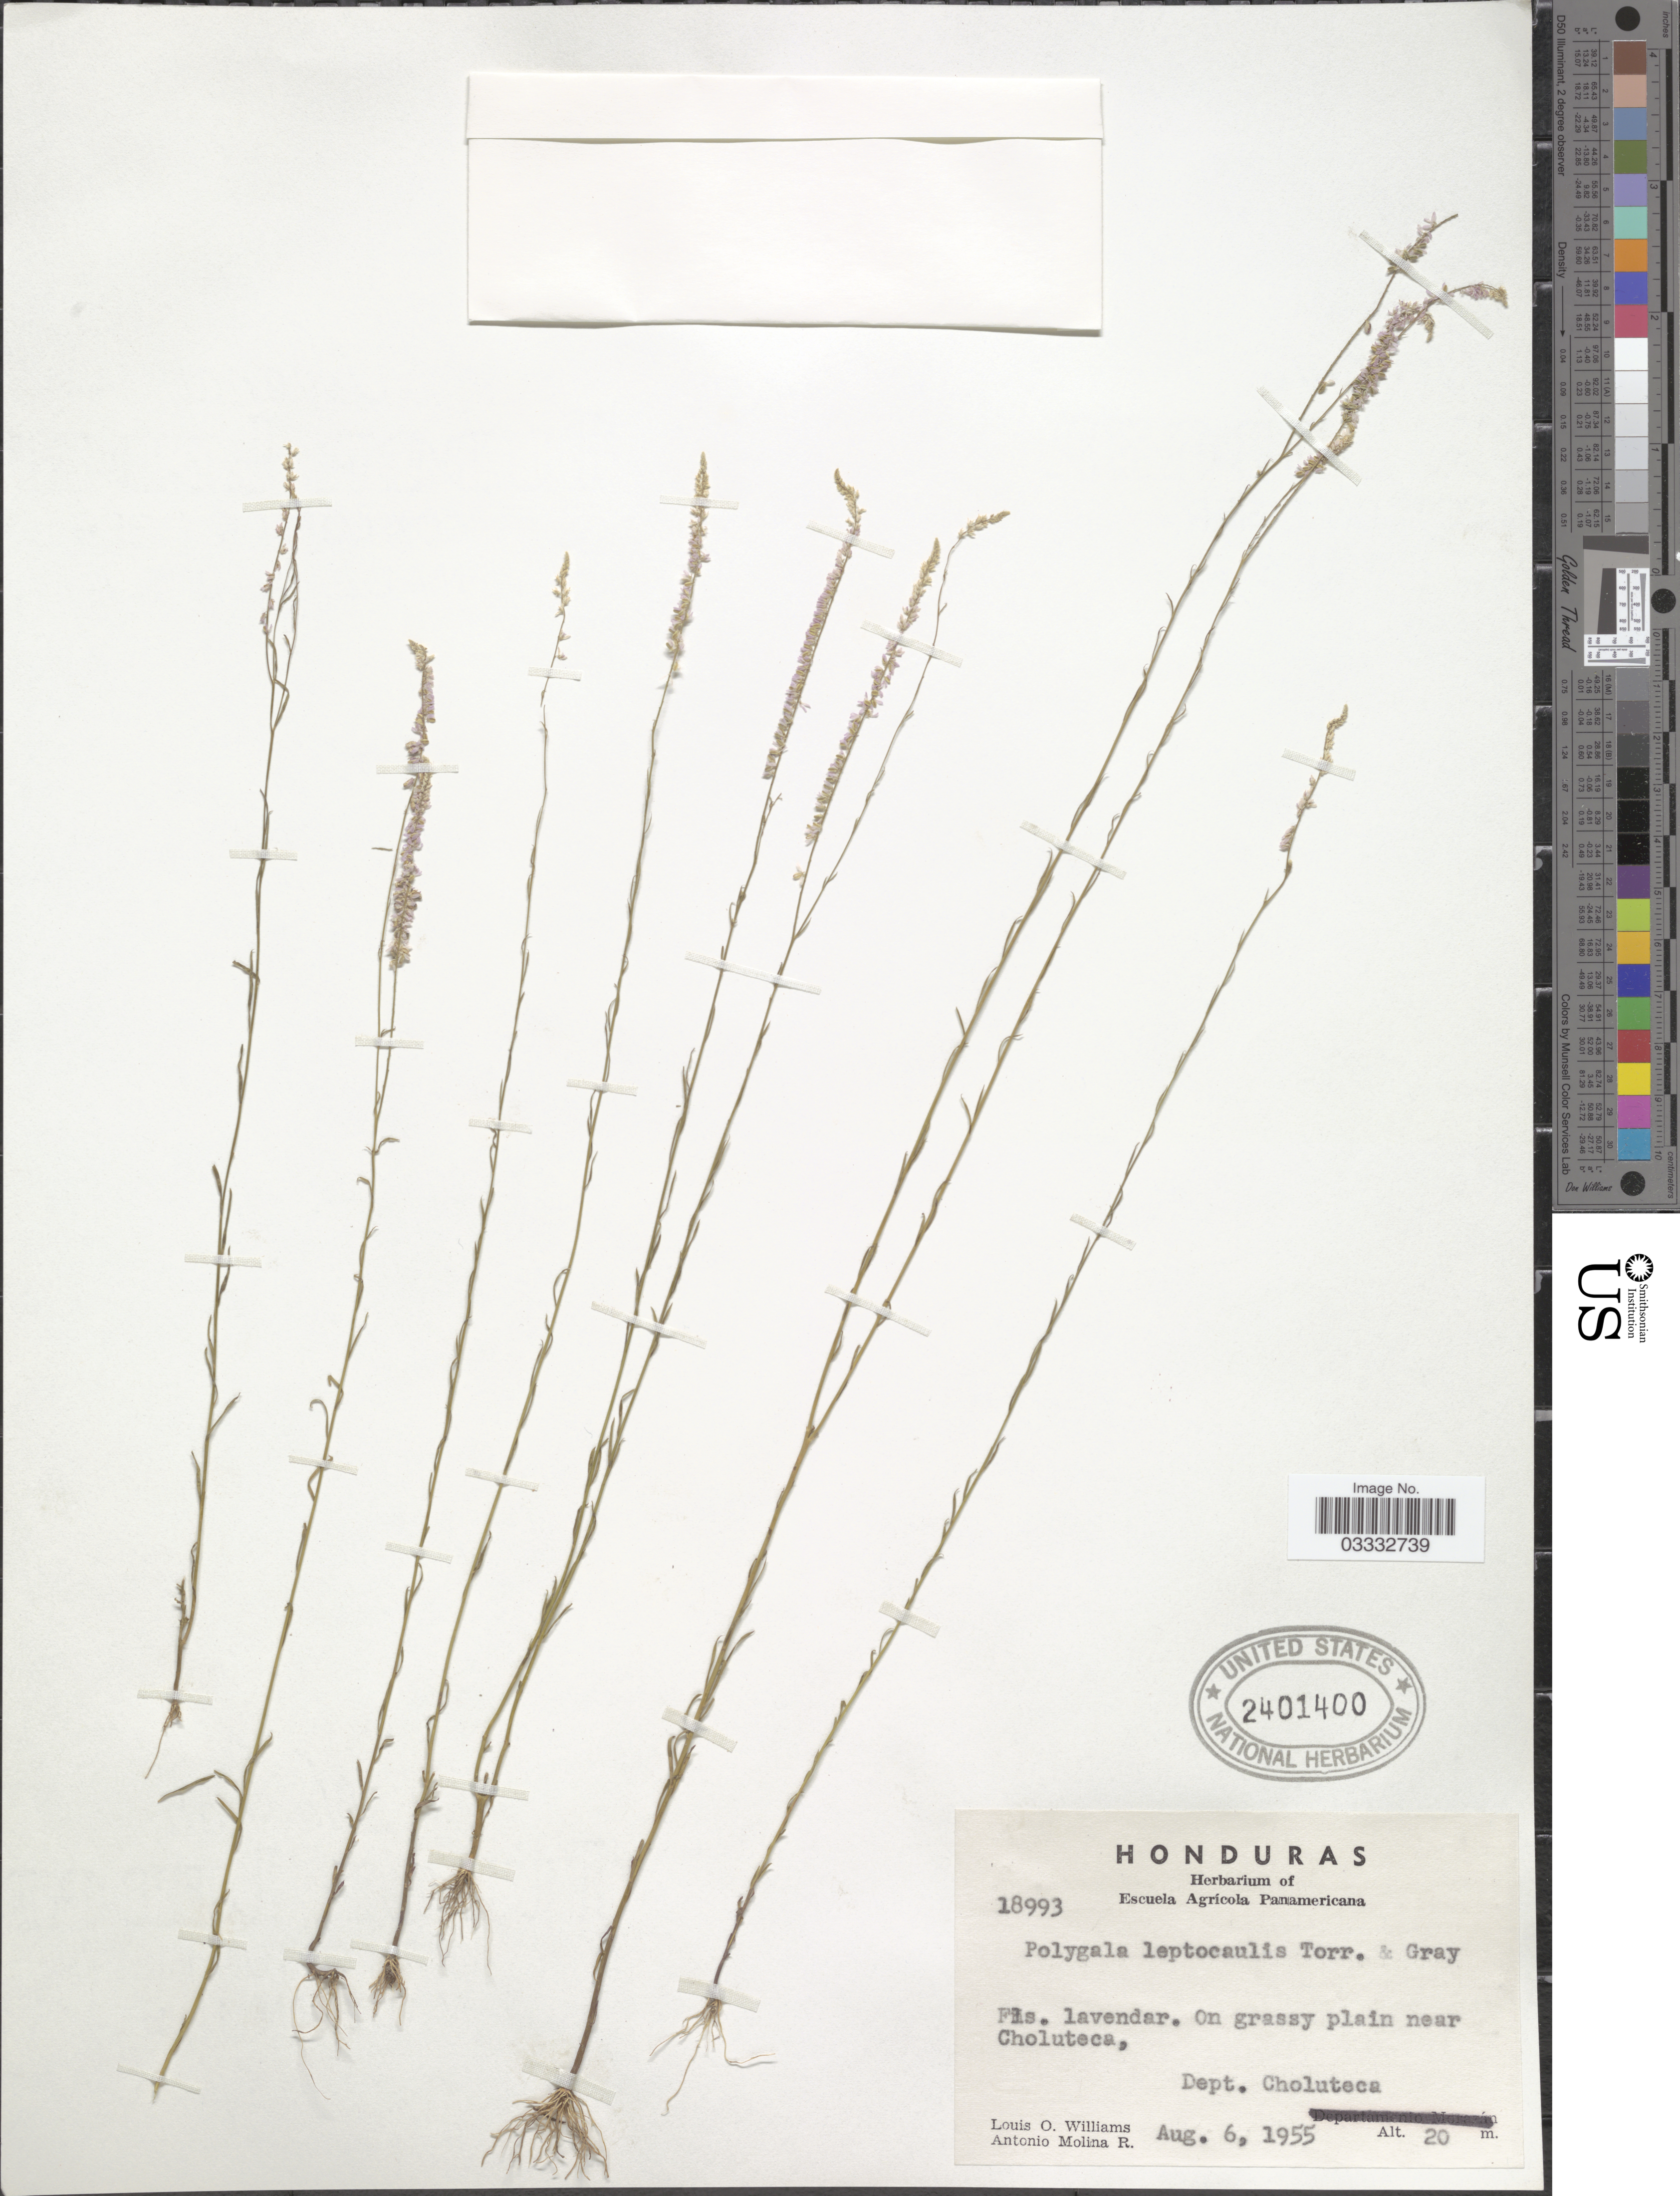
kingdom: Plantae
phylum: Tracheophyta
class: Magnoliopsida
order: Fabales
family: Polygalaceae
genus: Polygala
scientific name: Polygala leptocaulis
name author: Torr. & A. Gray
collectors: L. O. Williams & A. Molina R.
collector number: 18993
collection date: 1955-08-06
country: Honduras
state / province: Choluteca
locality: Near Choluteca, Dept. Choluteca.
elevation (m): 20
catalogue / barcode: US 2401400